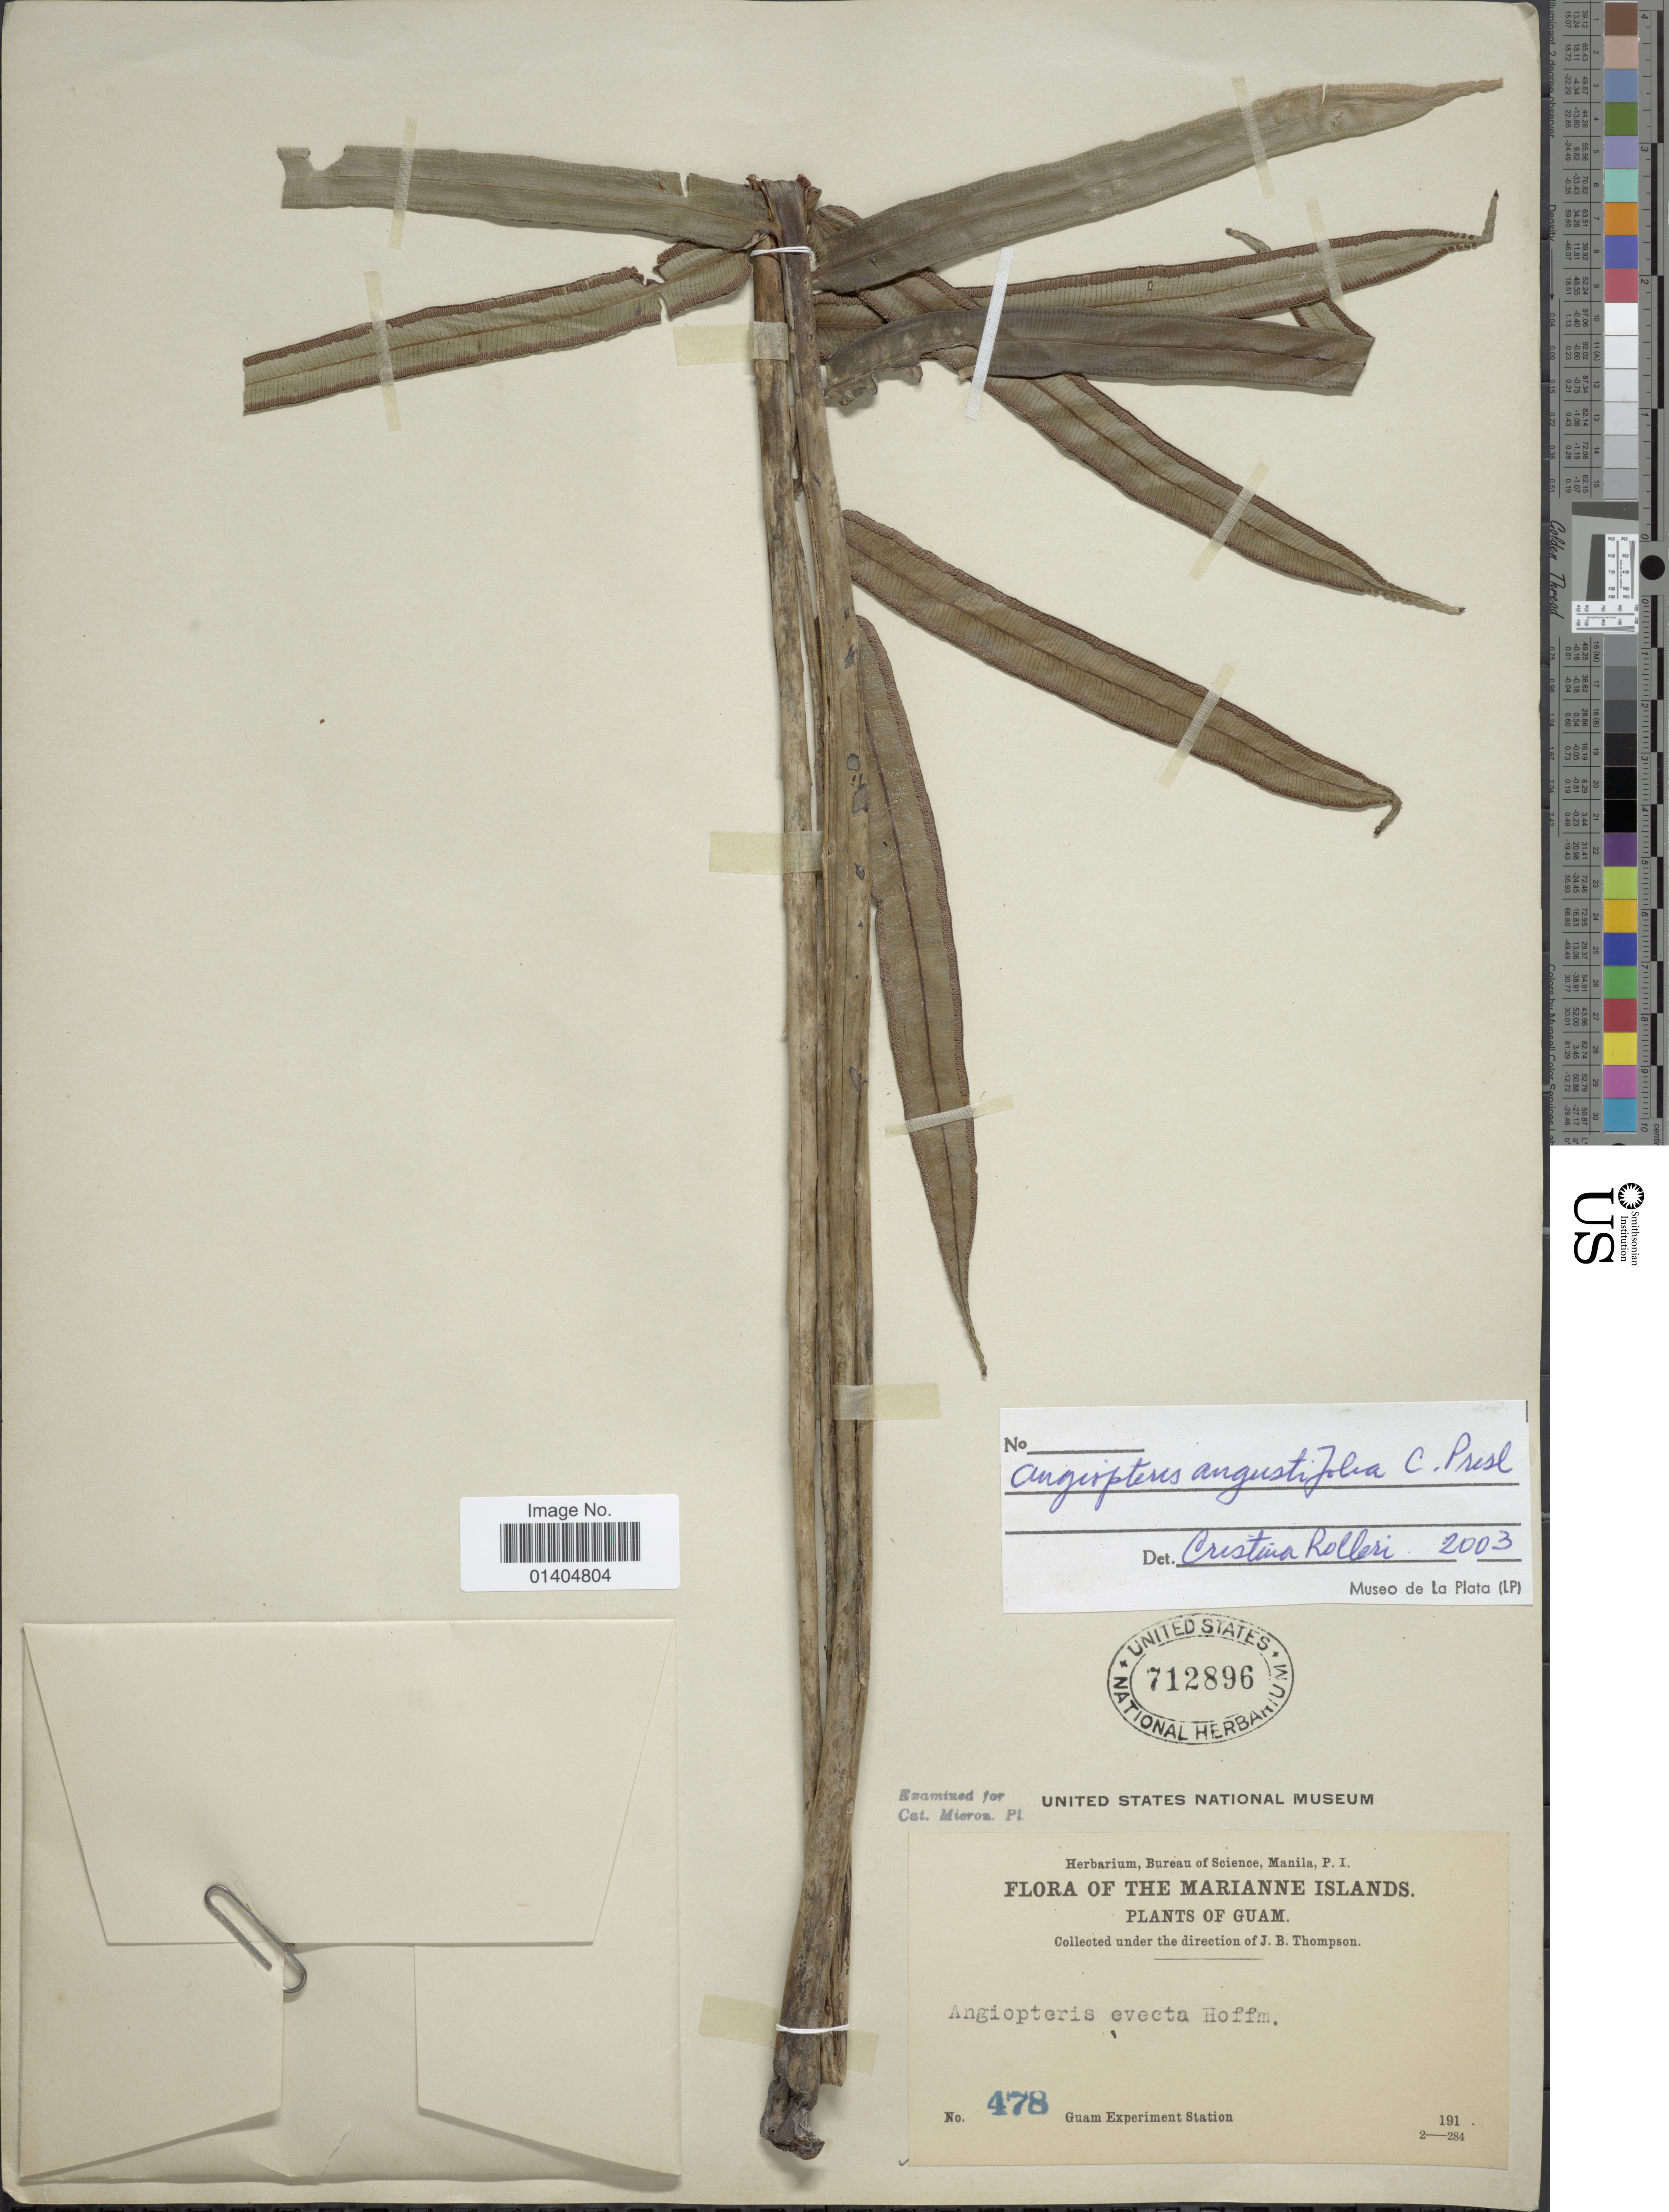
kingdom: Plantae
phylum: Tracheophyta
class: Polypodiopsida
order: Marattiales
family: Marattiaceae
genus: Angiopteris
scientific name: Angiopteris angustifolia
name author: C. Presl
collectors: J. B. Thompson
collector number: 478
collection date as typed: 191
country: Guam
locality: The Marianne Islands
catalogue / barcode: US 712896